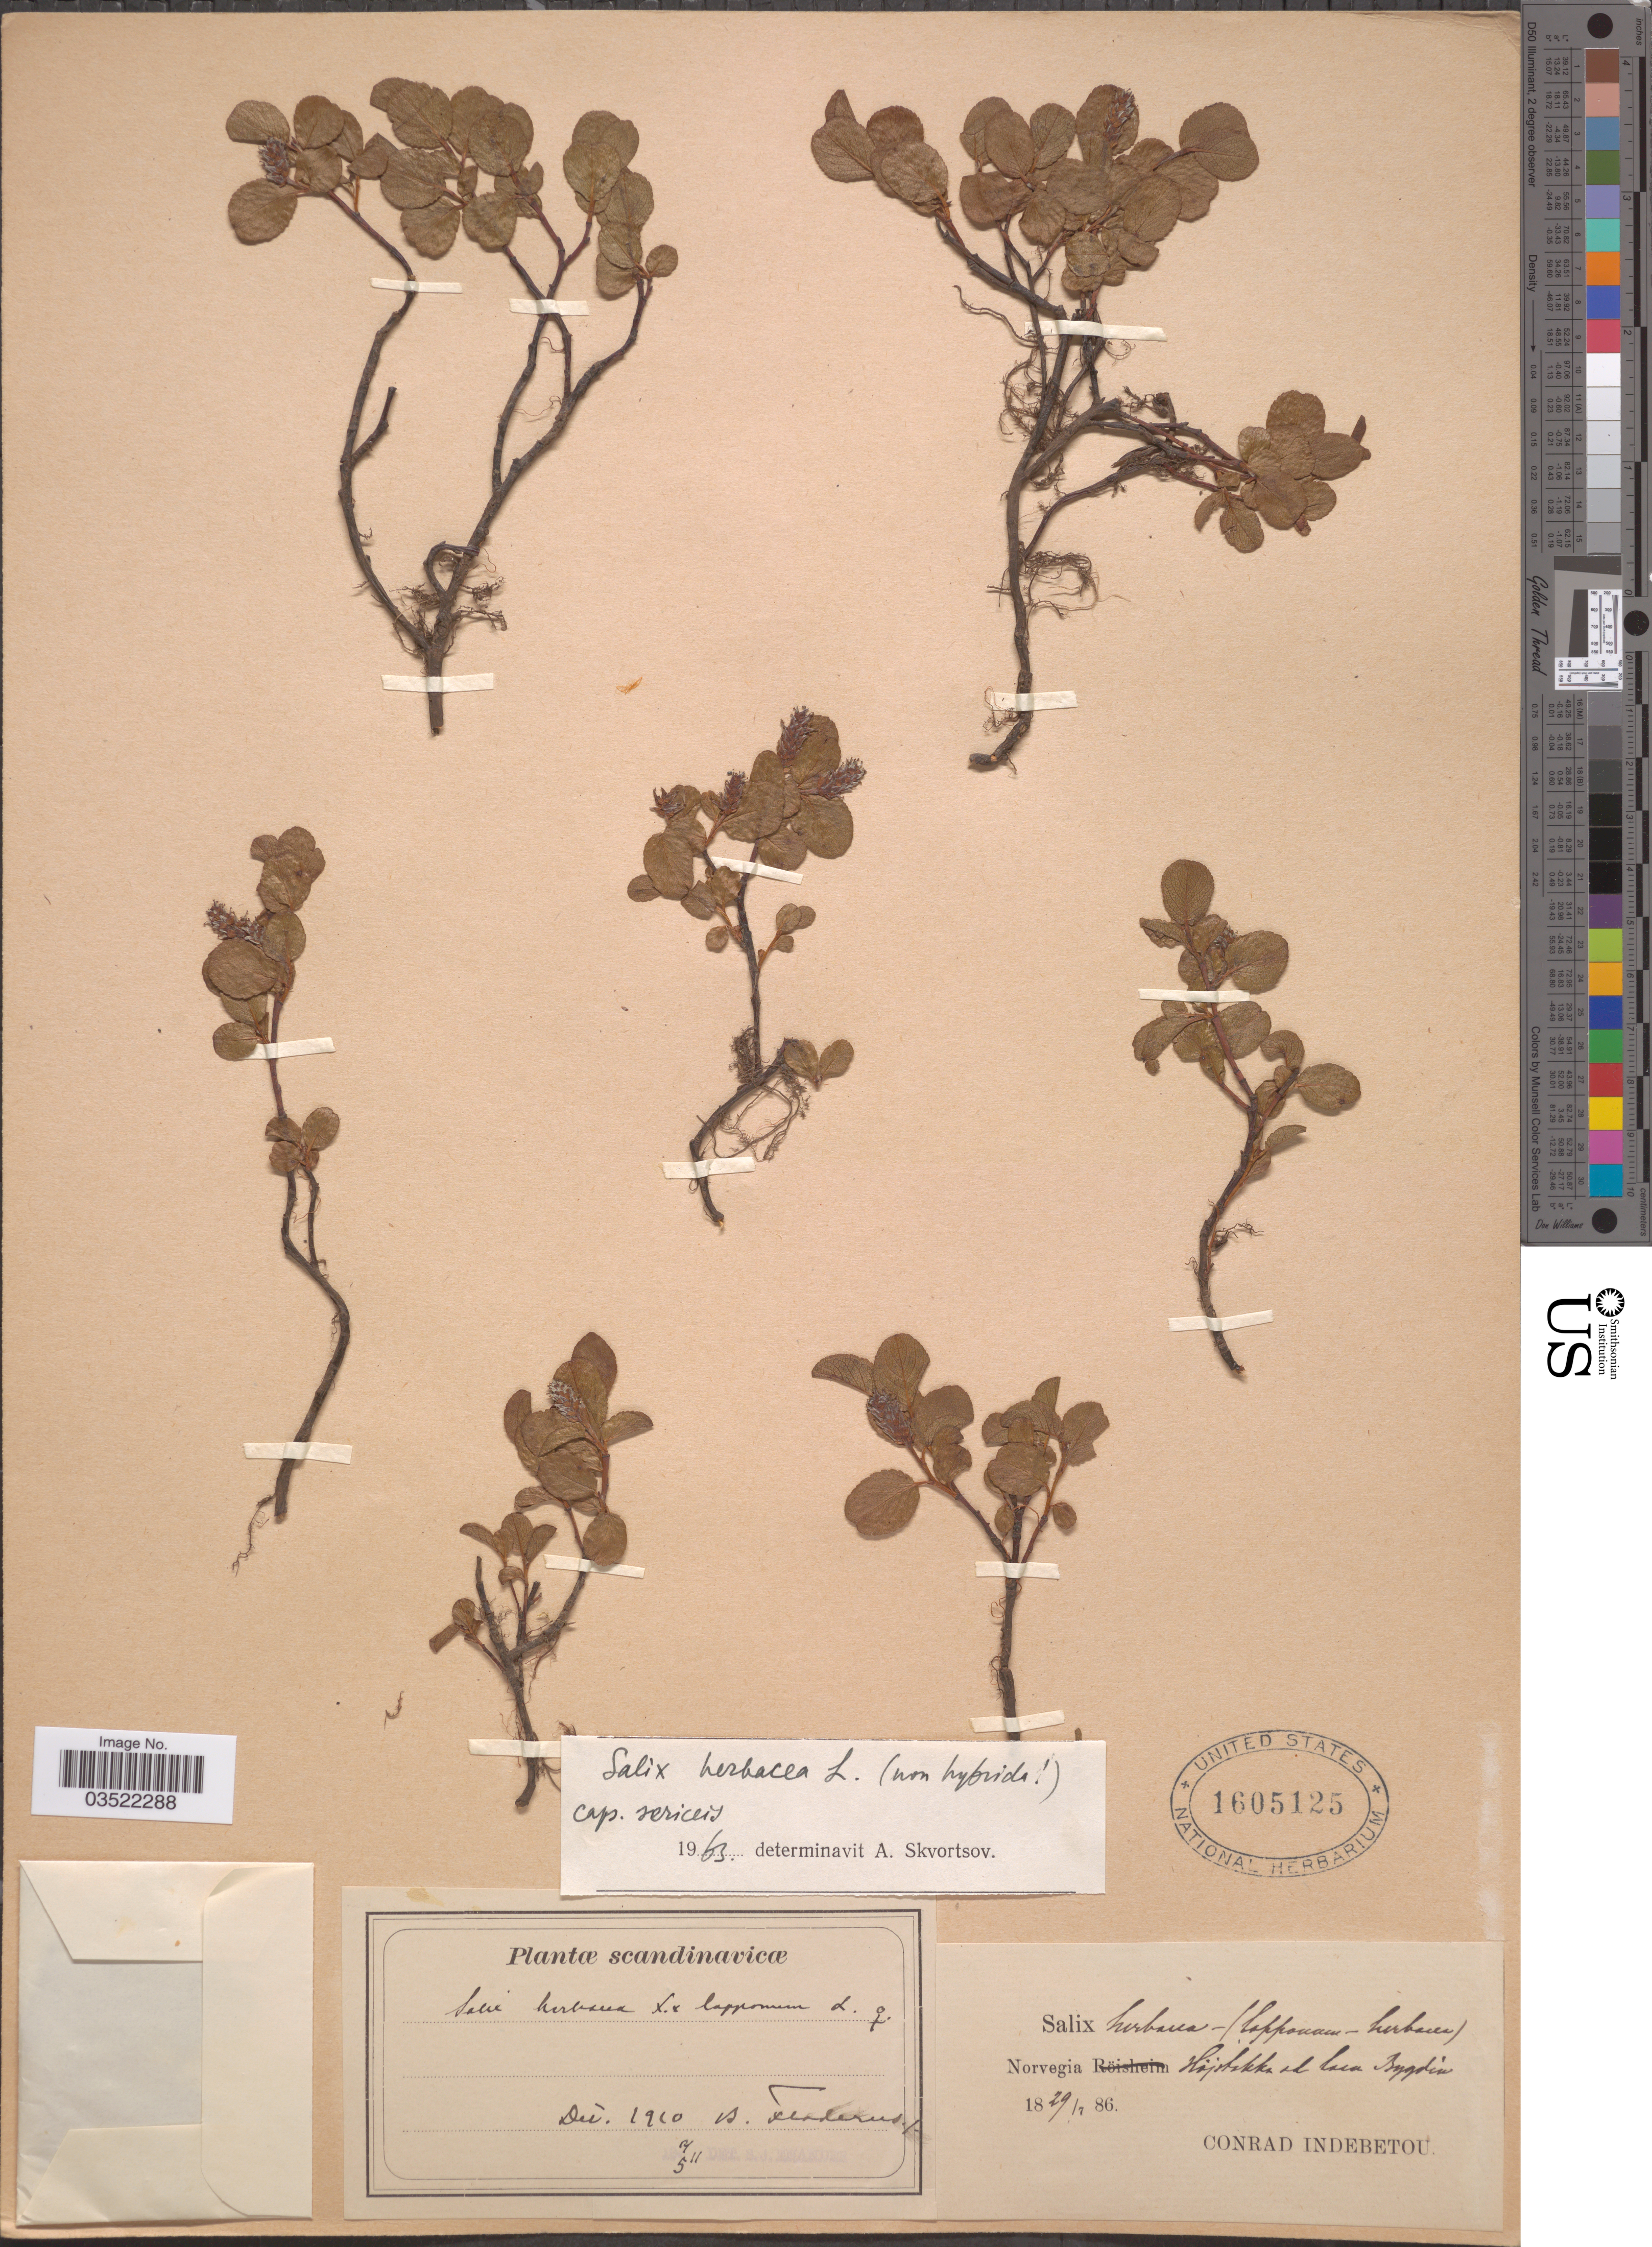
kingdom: Plantae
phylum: Tracheophyta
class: Magnoliopsida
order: Malpighiales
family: Salicaceae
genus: Salix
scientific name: Salix herbacea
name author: L.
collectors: C. Indebetou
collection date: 1886-07-29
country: Norway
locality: Norvegia. Hojstakka ad lacu Bygdin.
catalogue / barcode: US 1605125-2